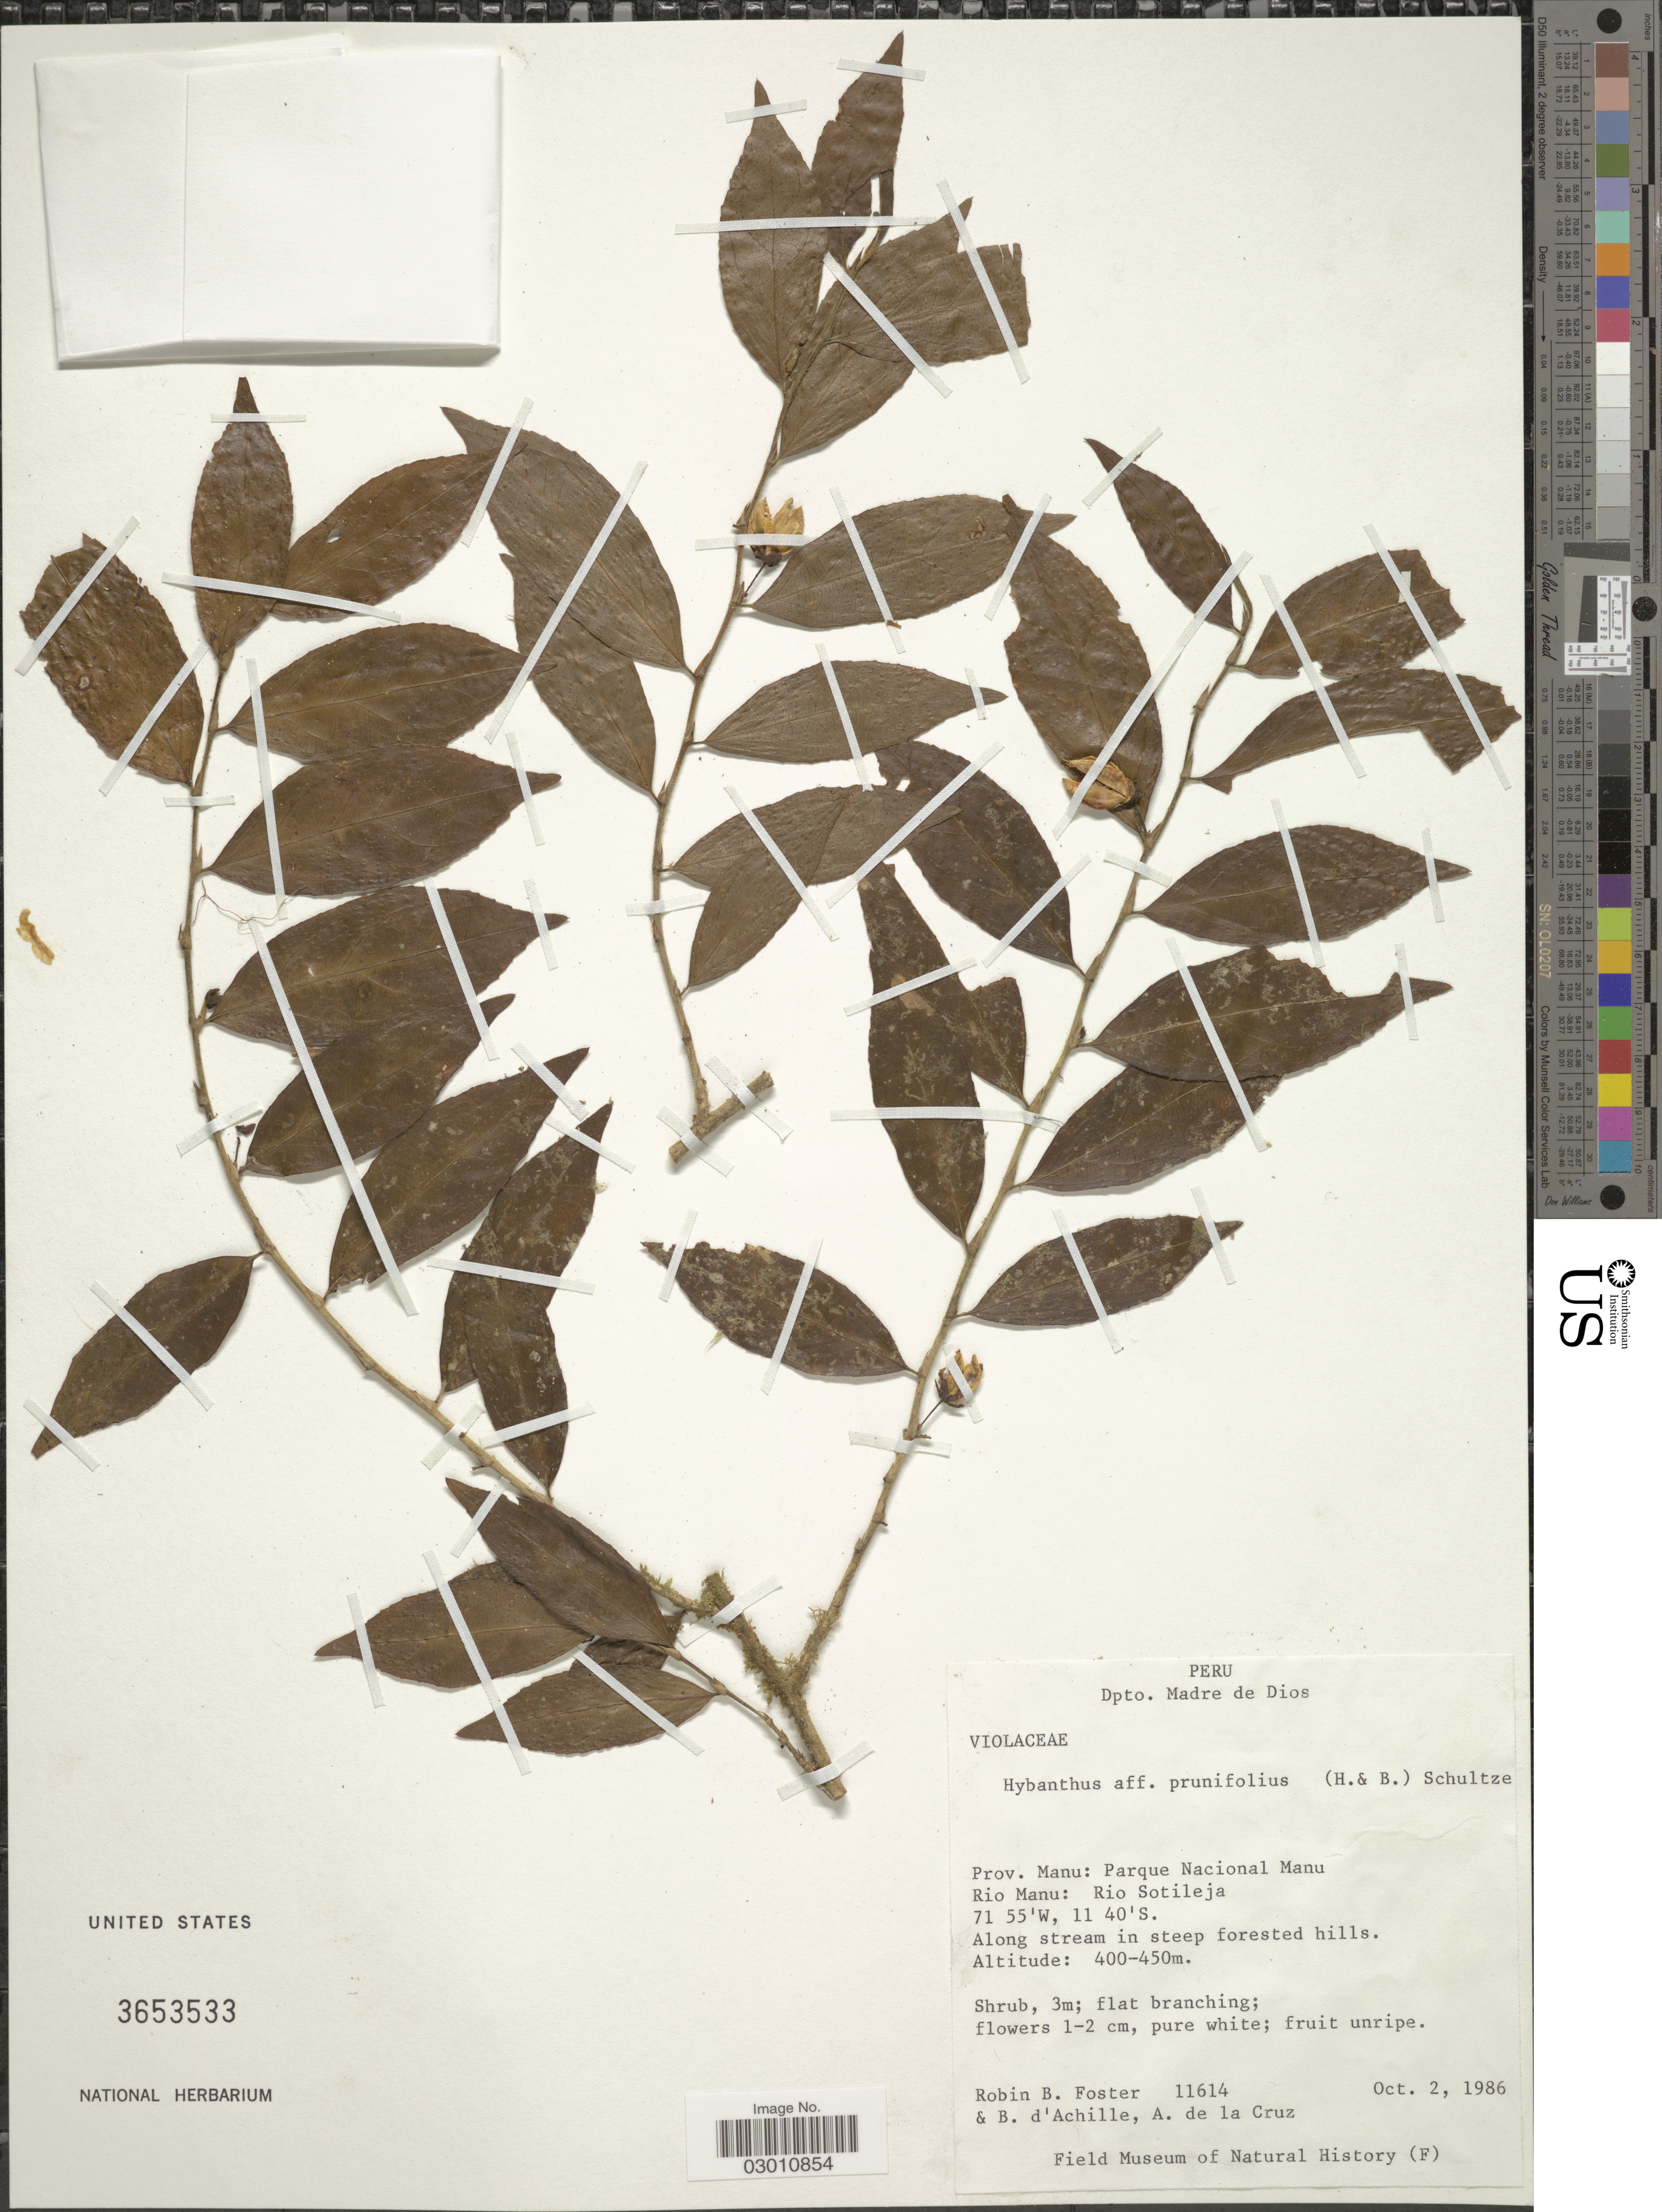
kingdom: Plantae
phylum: Tracheophyta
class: Magnoliopsida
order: Malpighiales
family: Violaceae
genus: Pombalia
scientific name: Pombalia prunifolia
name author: (Humb. & Bonpl. ex Willd.) Paula-Souza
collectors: R. B. Foster, B. d'Achille & A. de la Cruz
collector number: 11614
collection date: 1986-10-02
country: Peru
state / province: Madre de Dios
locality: Dpto. Madre de Dios. Prov. Manu: Parque Nacional Manu. Rio Manu: Rio Sotileja.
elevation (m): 400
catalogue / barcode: US 3653533